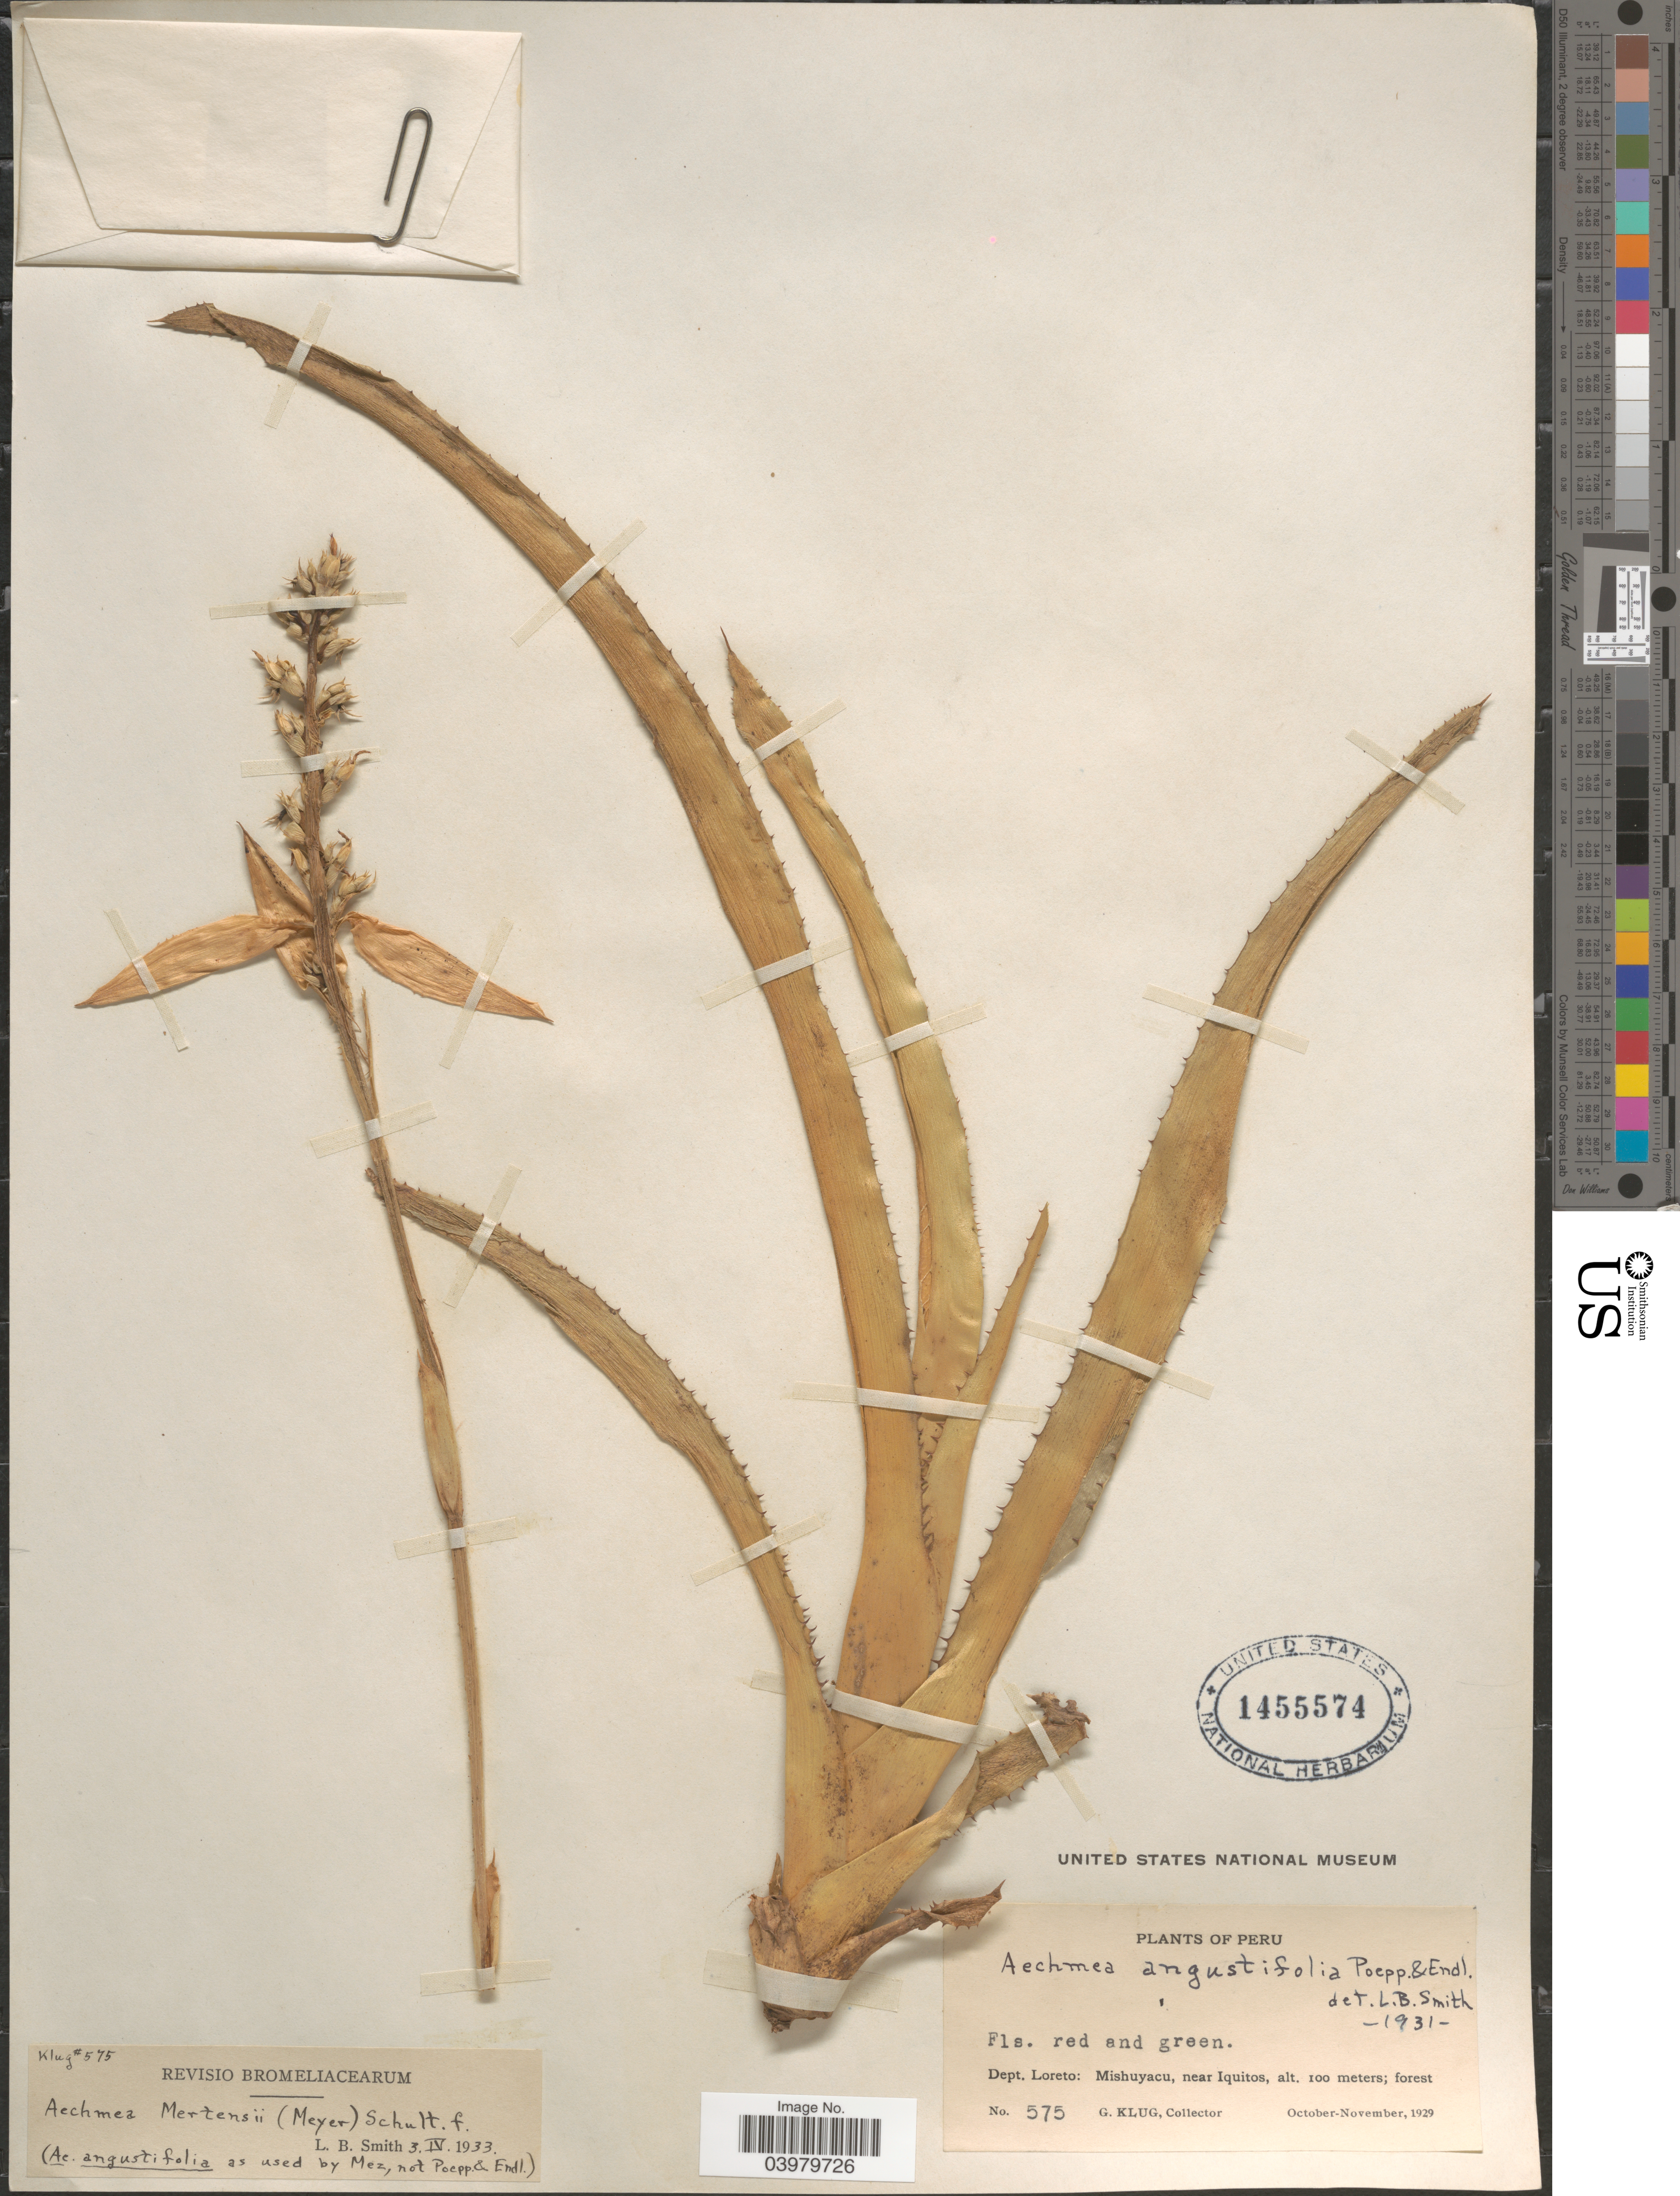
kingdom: Plantae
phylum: Tracheophyta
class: Liliopsida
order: Poales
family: Bromeliaceae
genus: Aechmea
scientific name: Aechmea mertensii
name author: (G. Mey.) Schult. & Schult. f.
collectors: G. Klug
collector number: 575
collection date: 1929-10/1929-11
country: Peru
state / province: Loreto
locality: Dept. Loreto: Mishuyacu, near Iquitos.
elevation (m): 100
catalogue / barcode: US 1455574